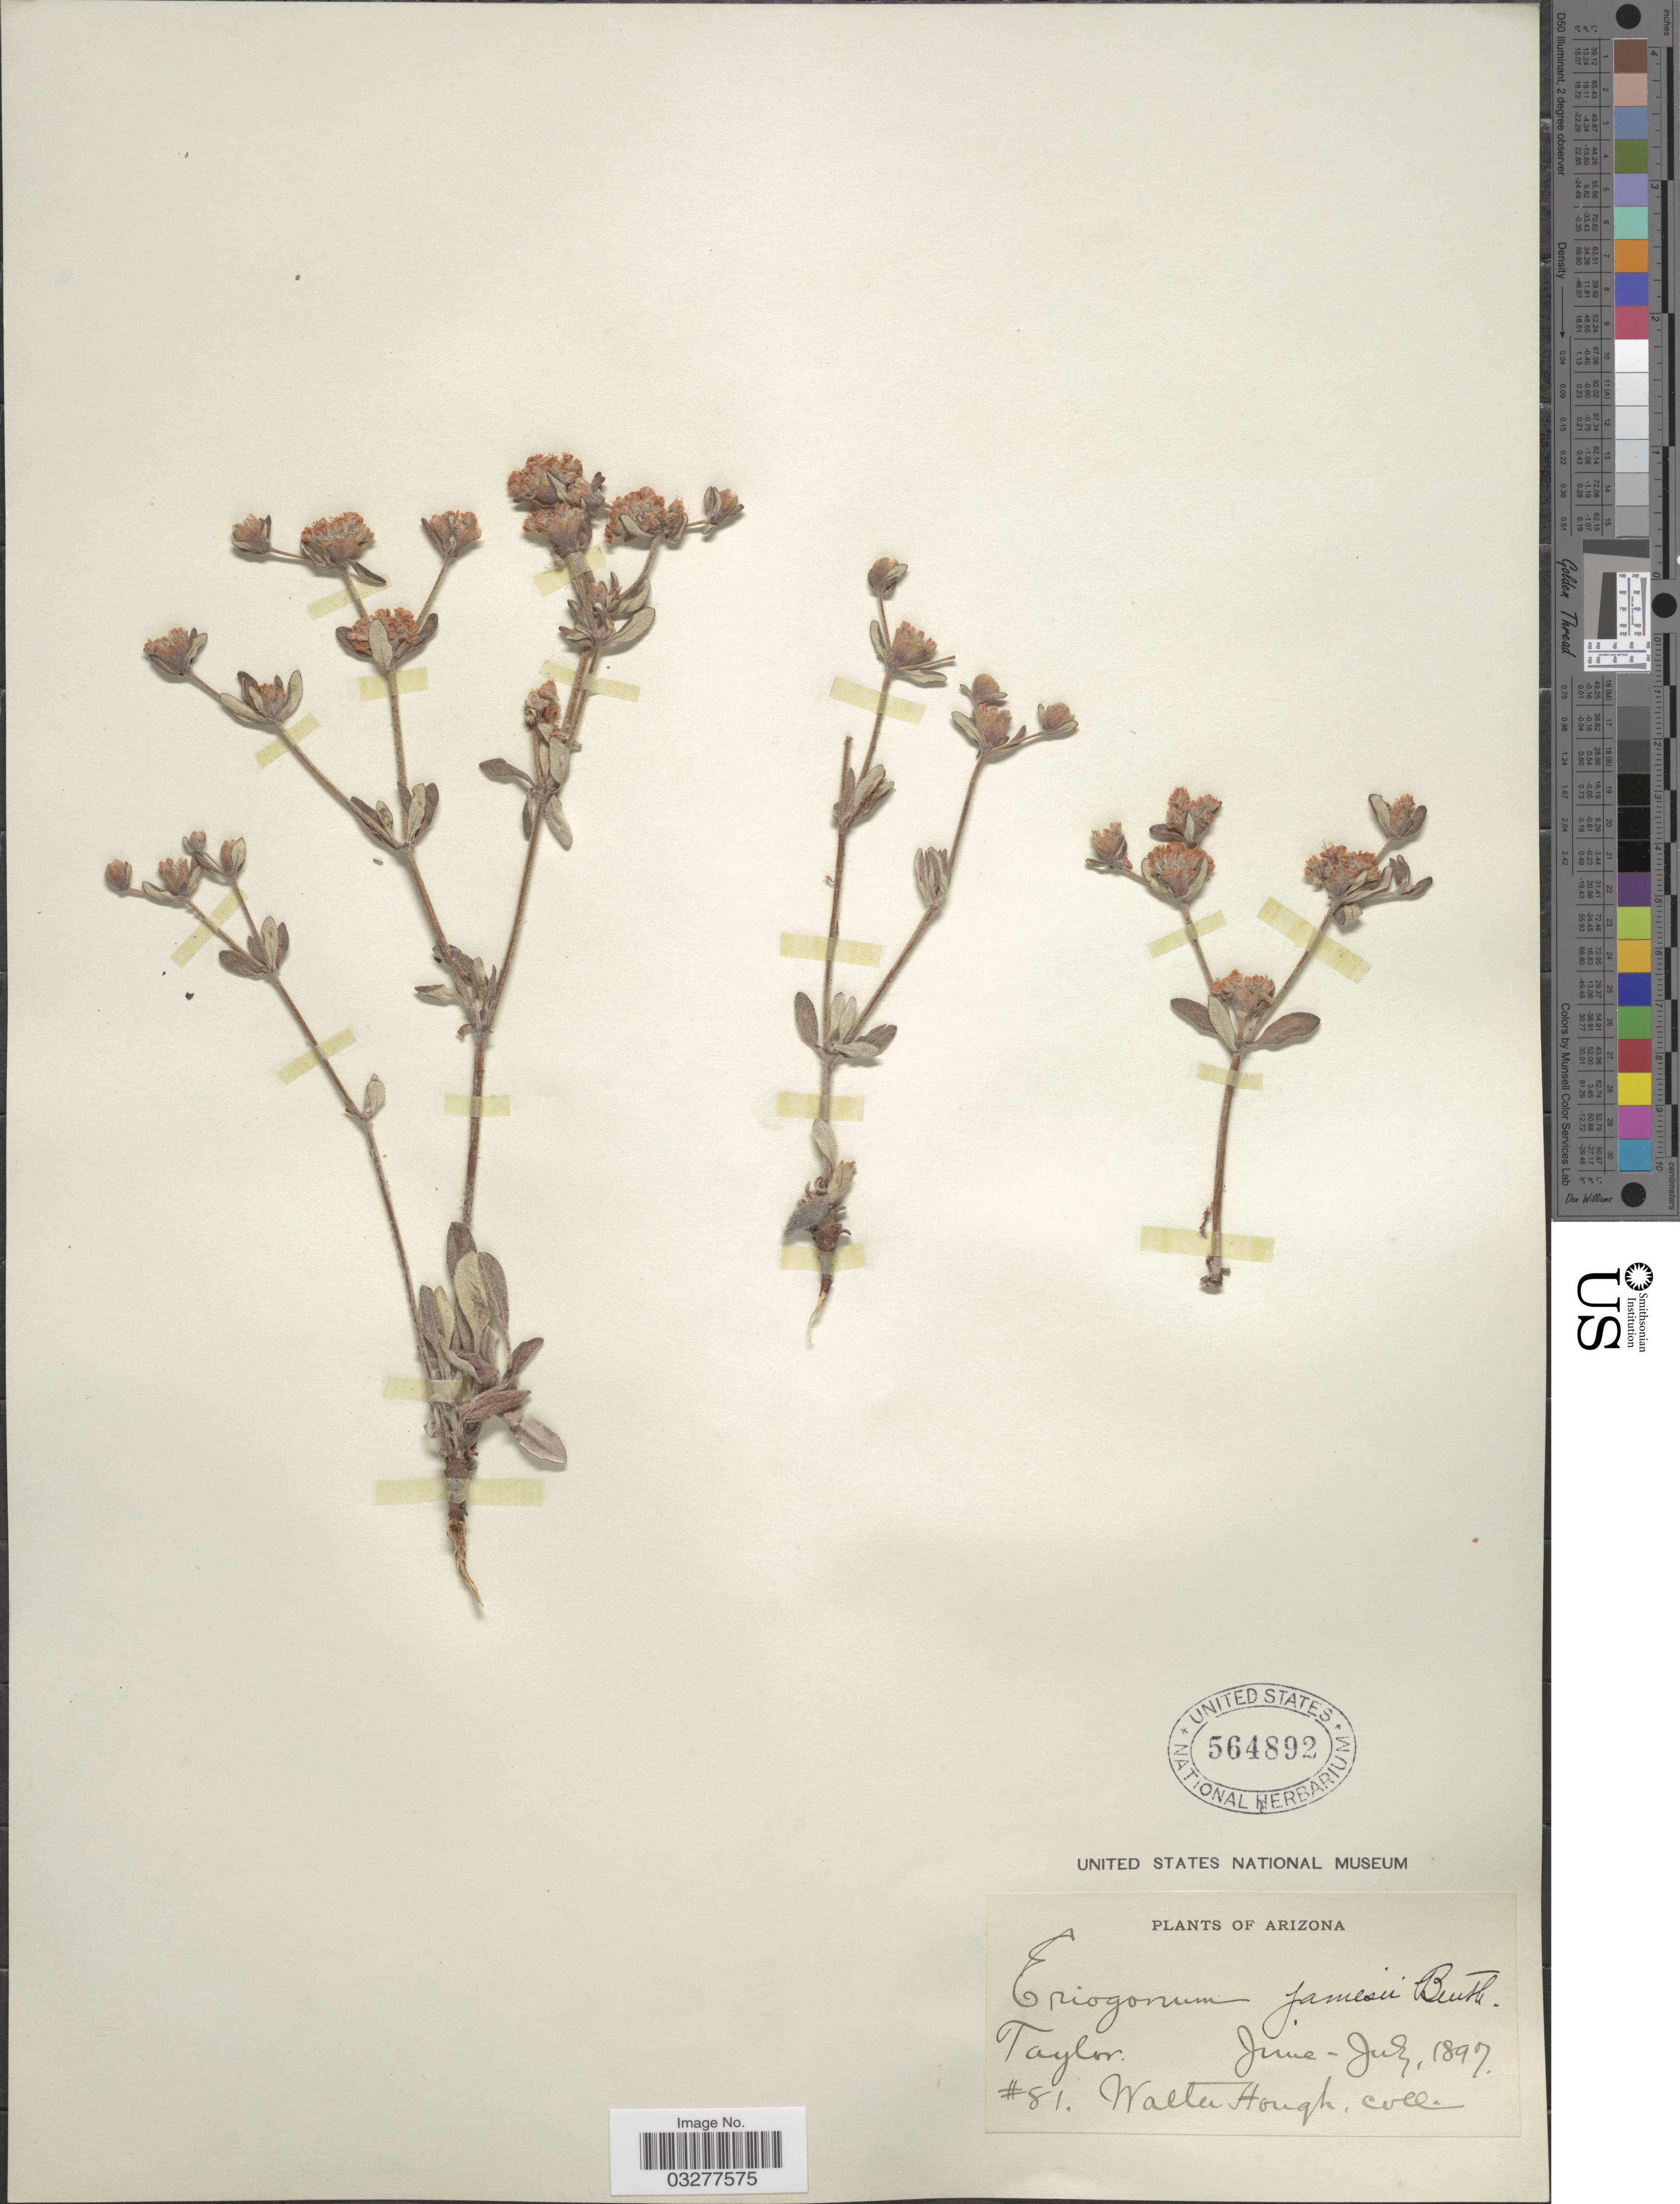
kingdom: Plantae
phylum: Tracheophyta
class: Magnoliopsida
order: Caryophyllales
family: Polygonaceae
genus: Eriogonum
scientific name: Eriogonum jamesii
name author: Benth.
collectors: W. Hough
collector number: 81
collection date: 1897-06/1897-07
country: United States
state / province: Arizona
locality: Taylor.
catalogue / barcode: US 564892